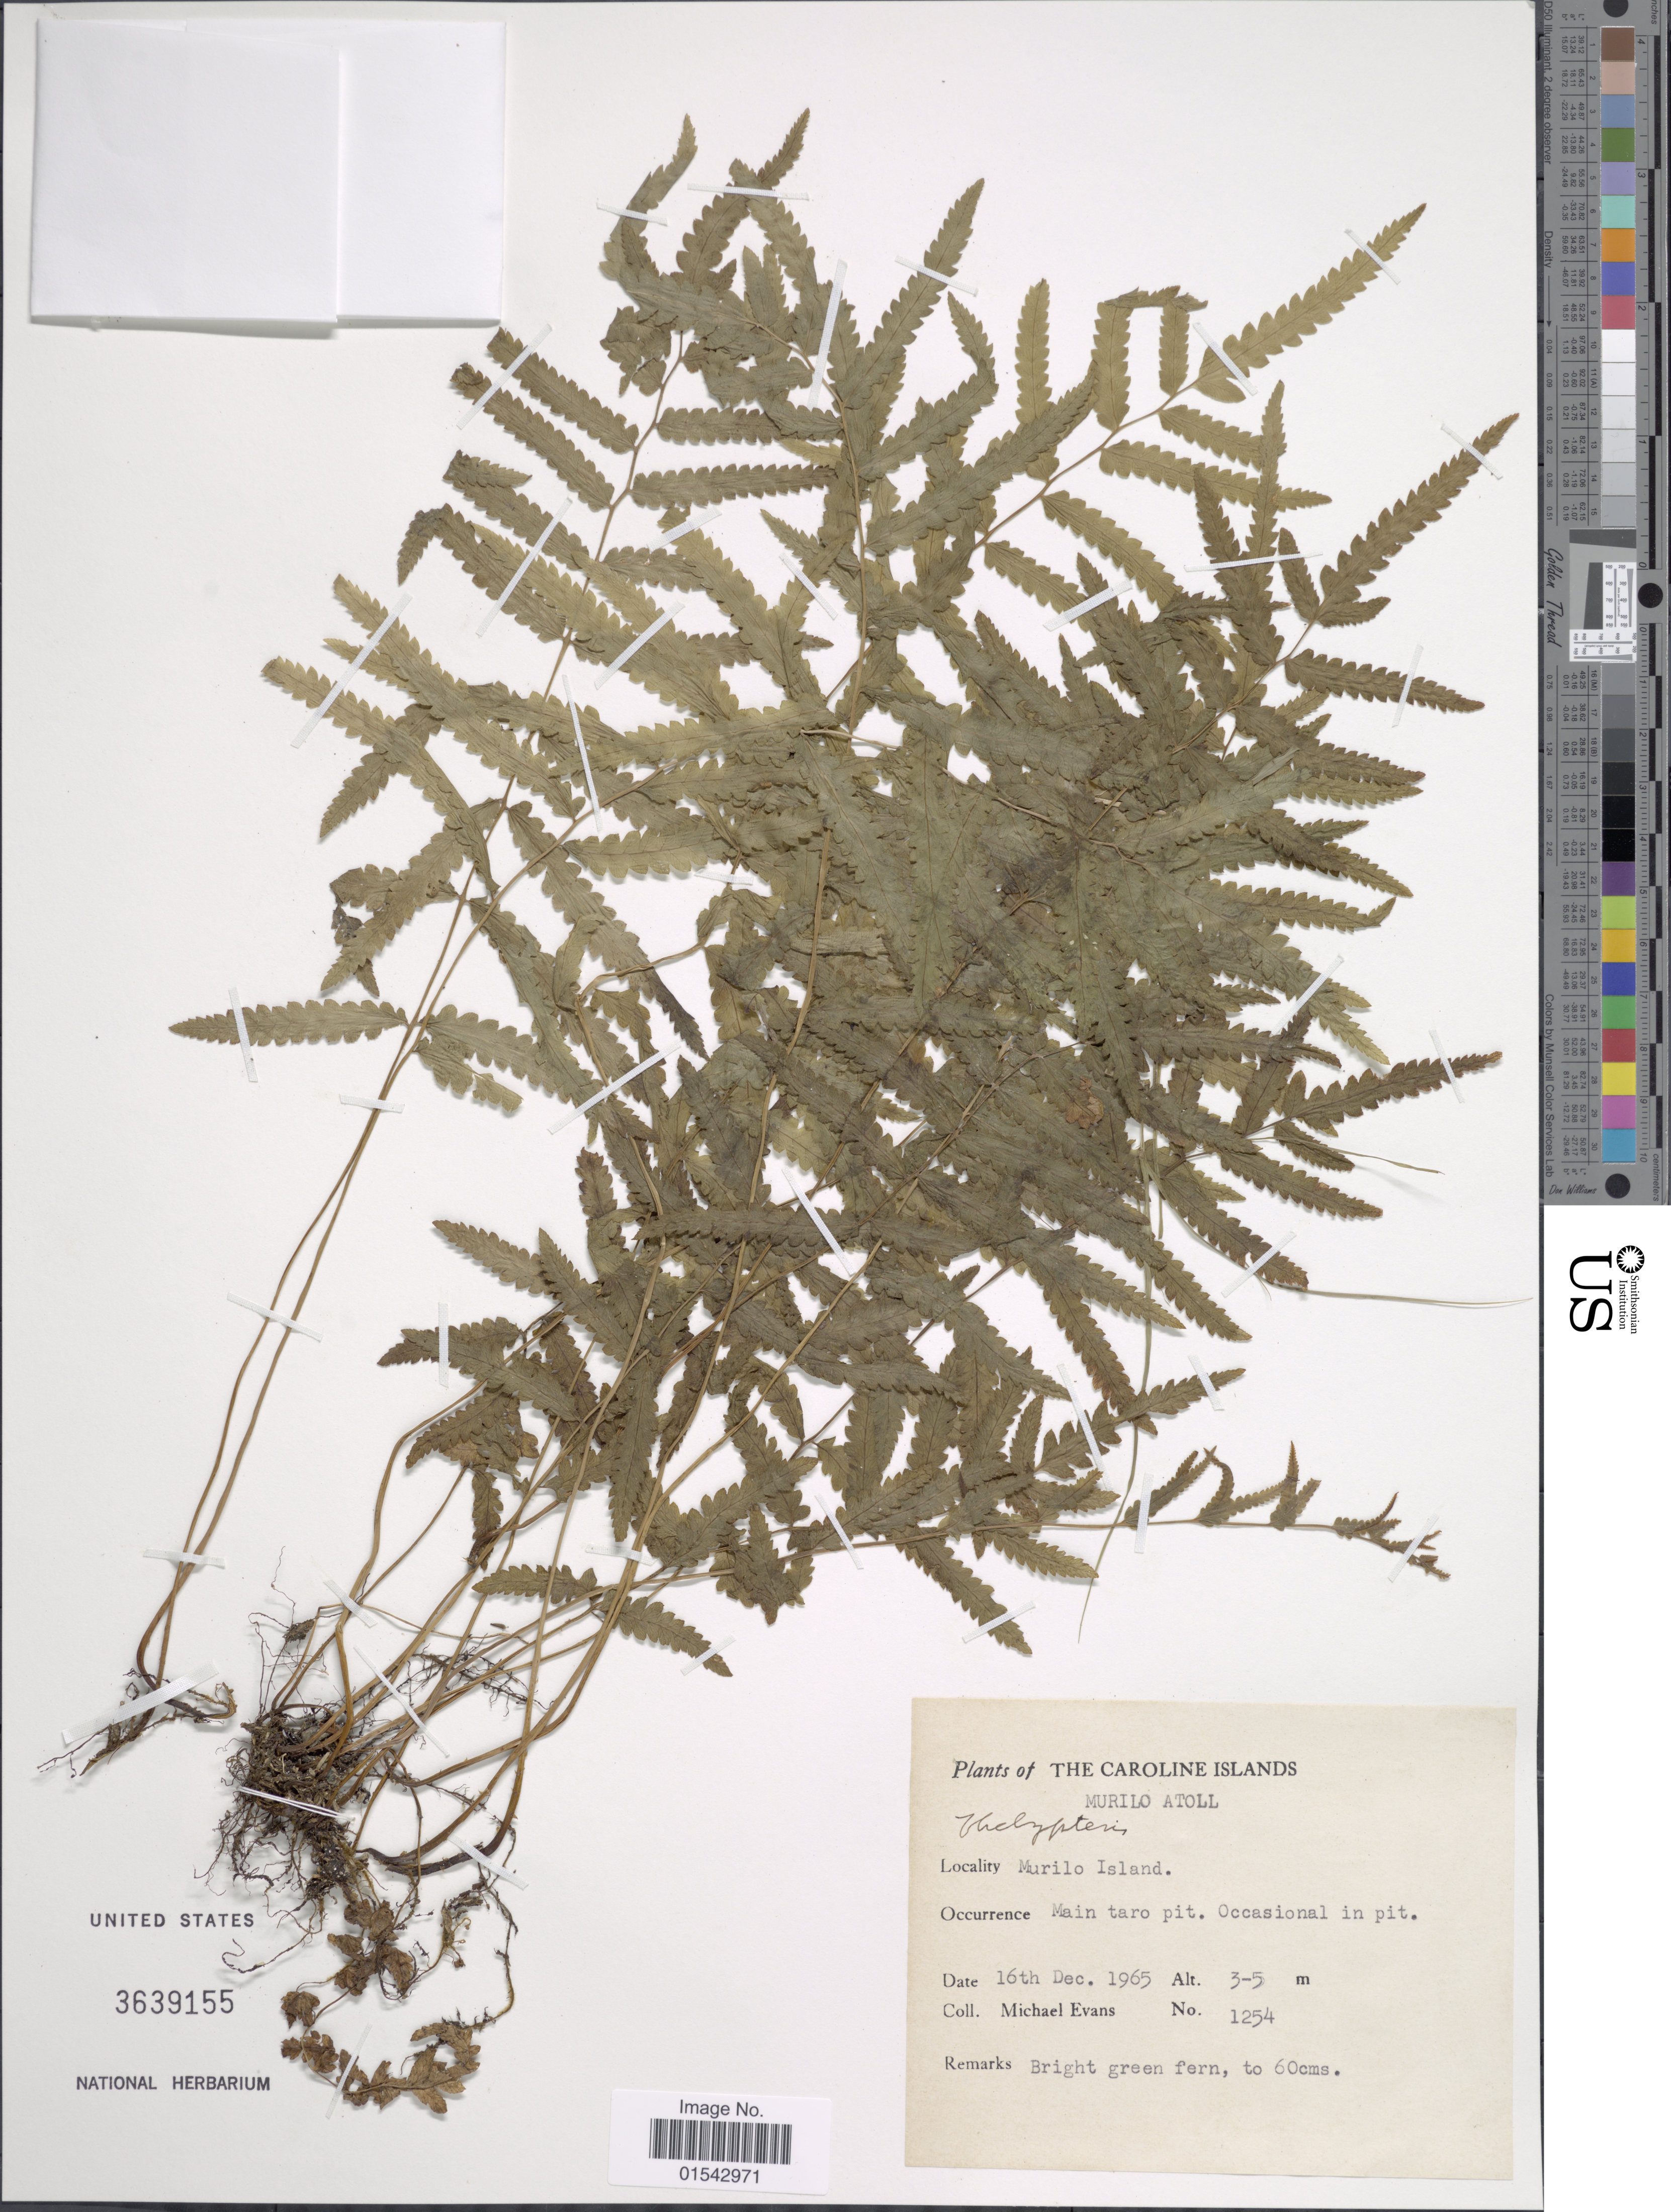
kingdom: Plantae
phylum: Tracheophyta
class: Polypodiopsida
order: Polypodiales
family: Thelypteridaceae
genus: Cyclosorus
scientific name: Cyclosorus sp.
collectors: M. Evans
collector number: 1254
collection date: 1965-12-16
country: Micronesia, Federated States of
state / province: Truk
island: Murilo Atoll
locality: Murilo Island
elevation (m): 3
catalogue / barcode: US 3639155